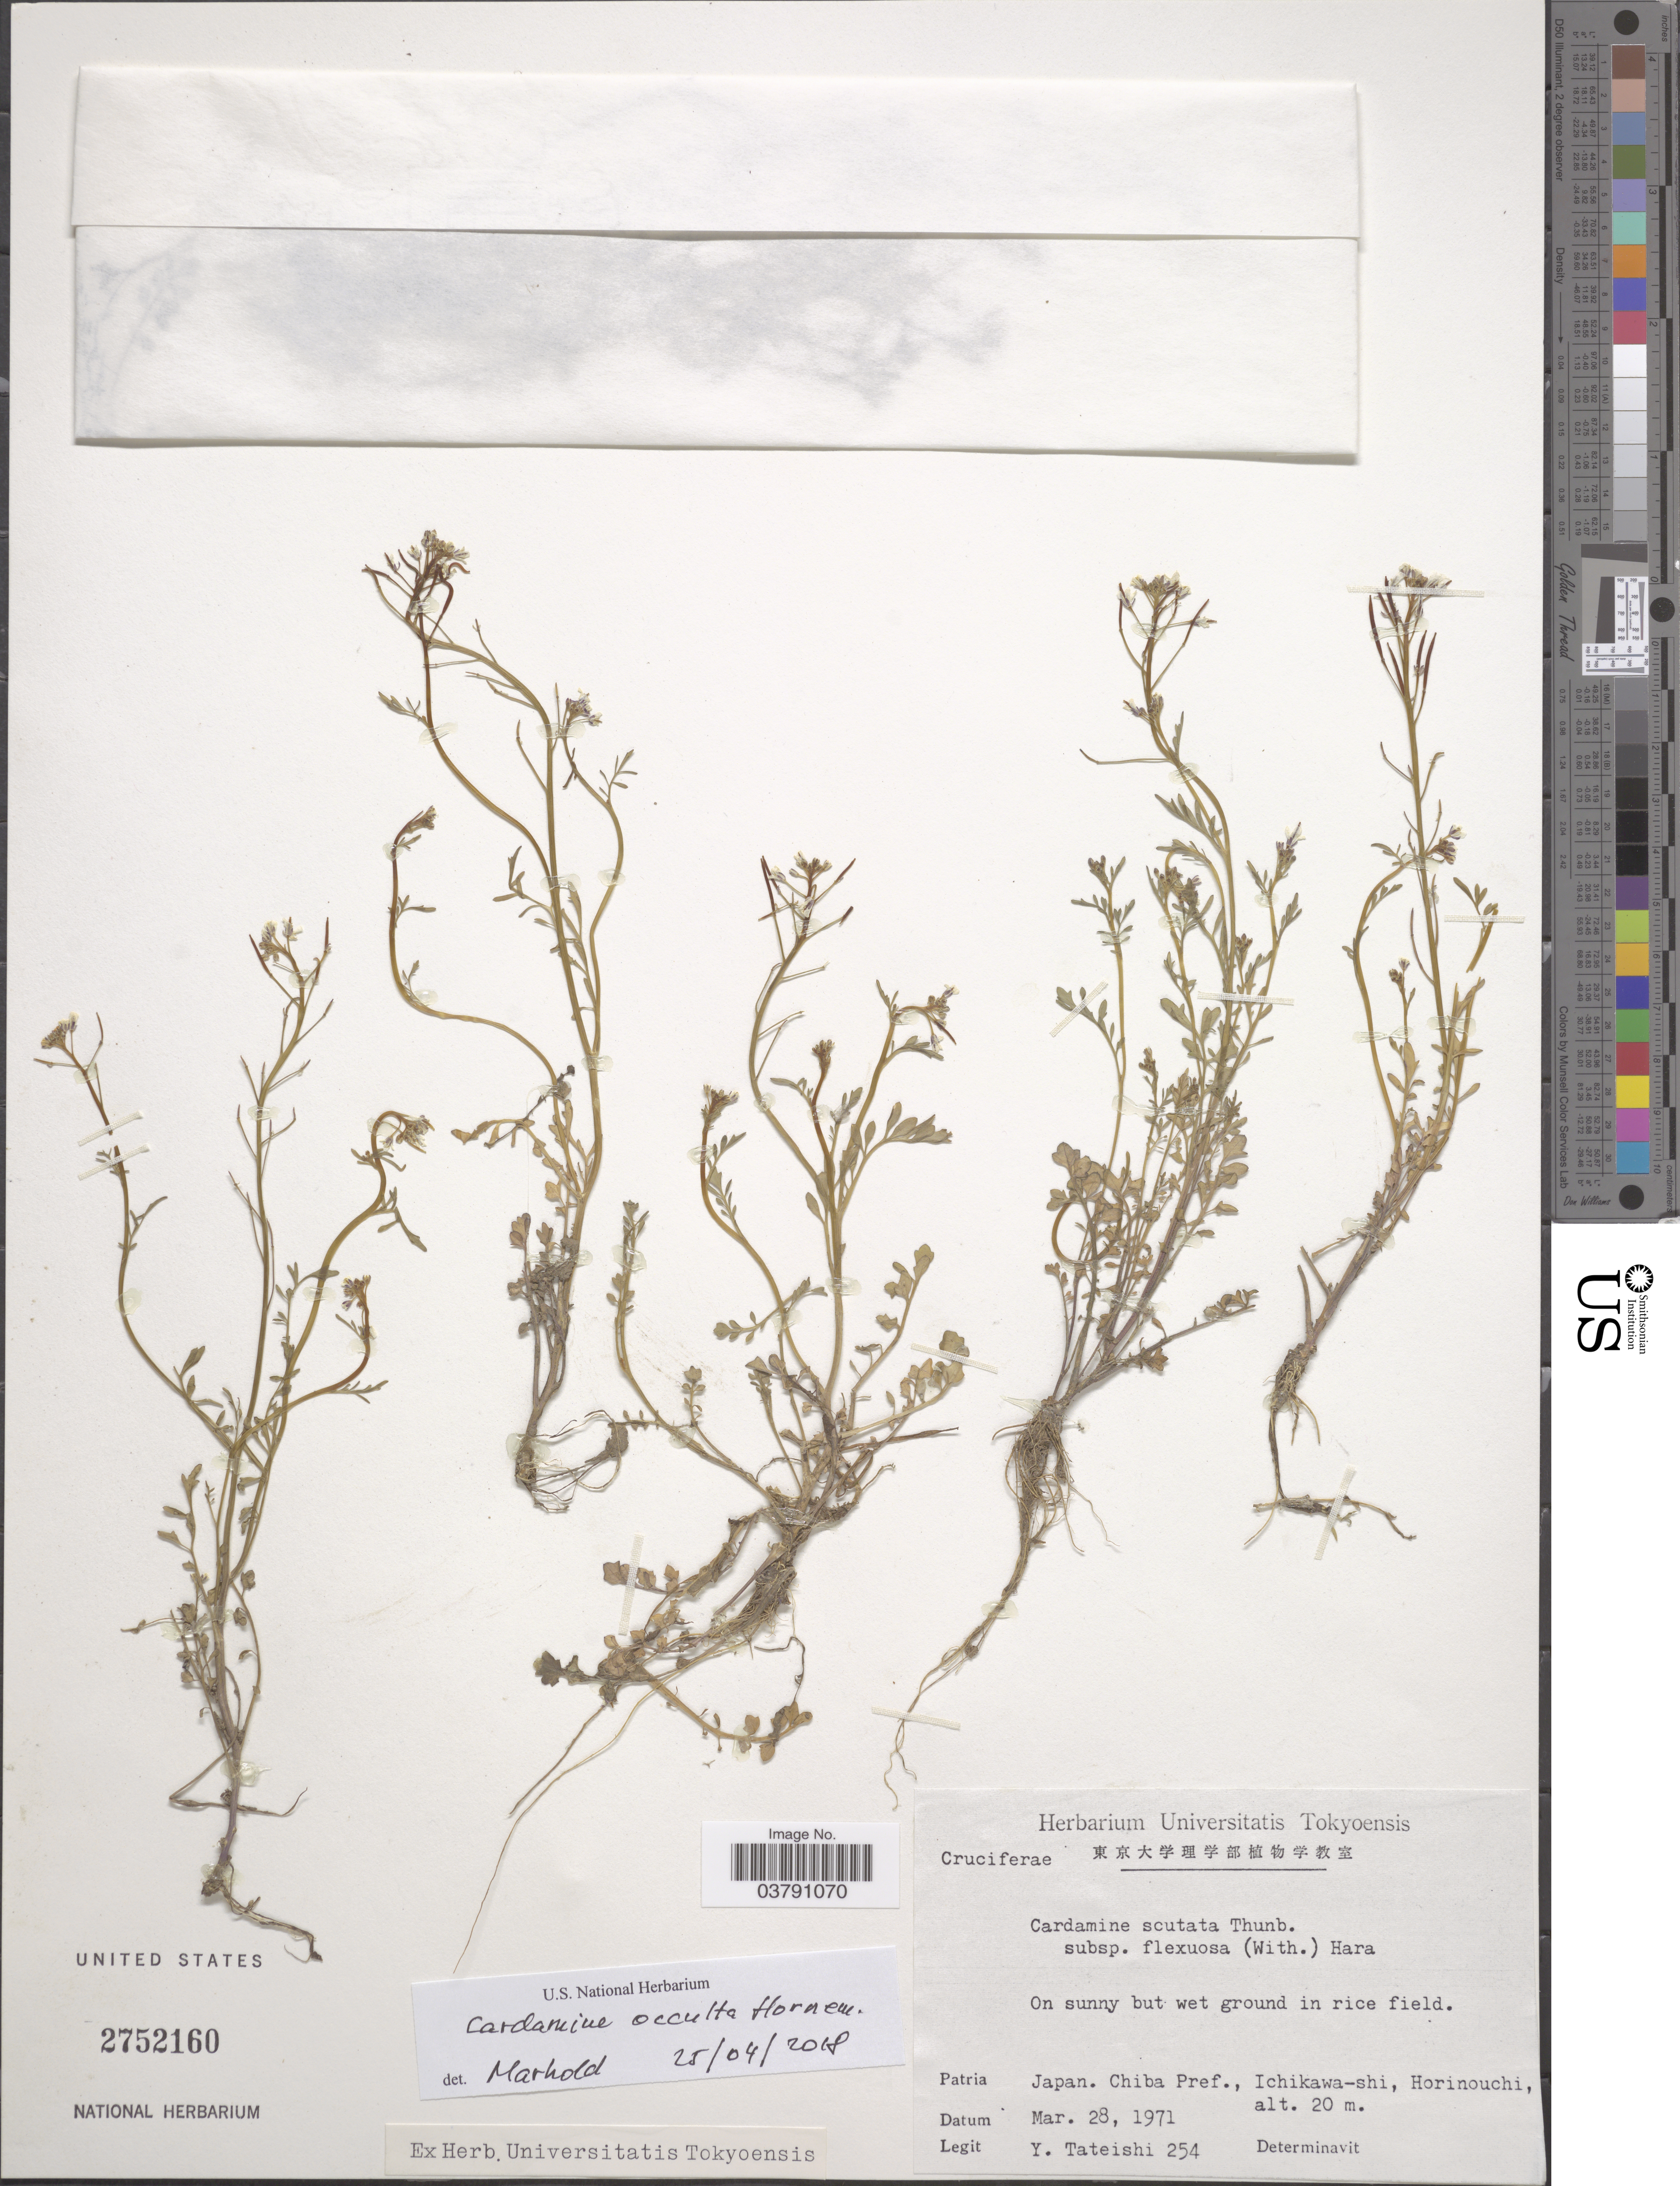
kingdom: Plantae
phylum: Tracheophyta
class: Magnoliopsida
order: Brassicales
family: Brassicaceae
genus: Cardamine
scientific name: Cardamine occulta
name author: Hornem.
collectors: Y. Tateishi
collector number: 254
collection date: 1971-03-28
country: Japan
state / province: Tiba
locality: Chiba Pref., Ichikawa-shi, Horinouchi.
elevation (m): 20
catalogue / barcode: US 2752160